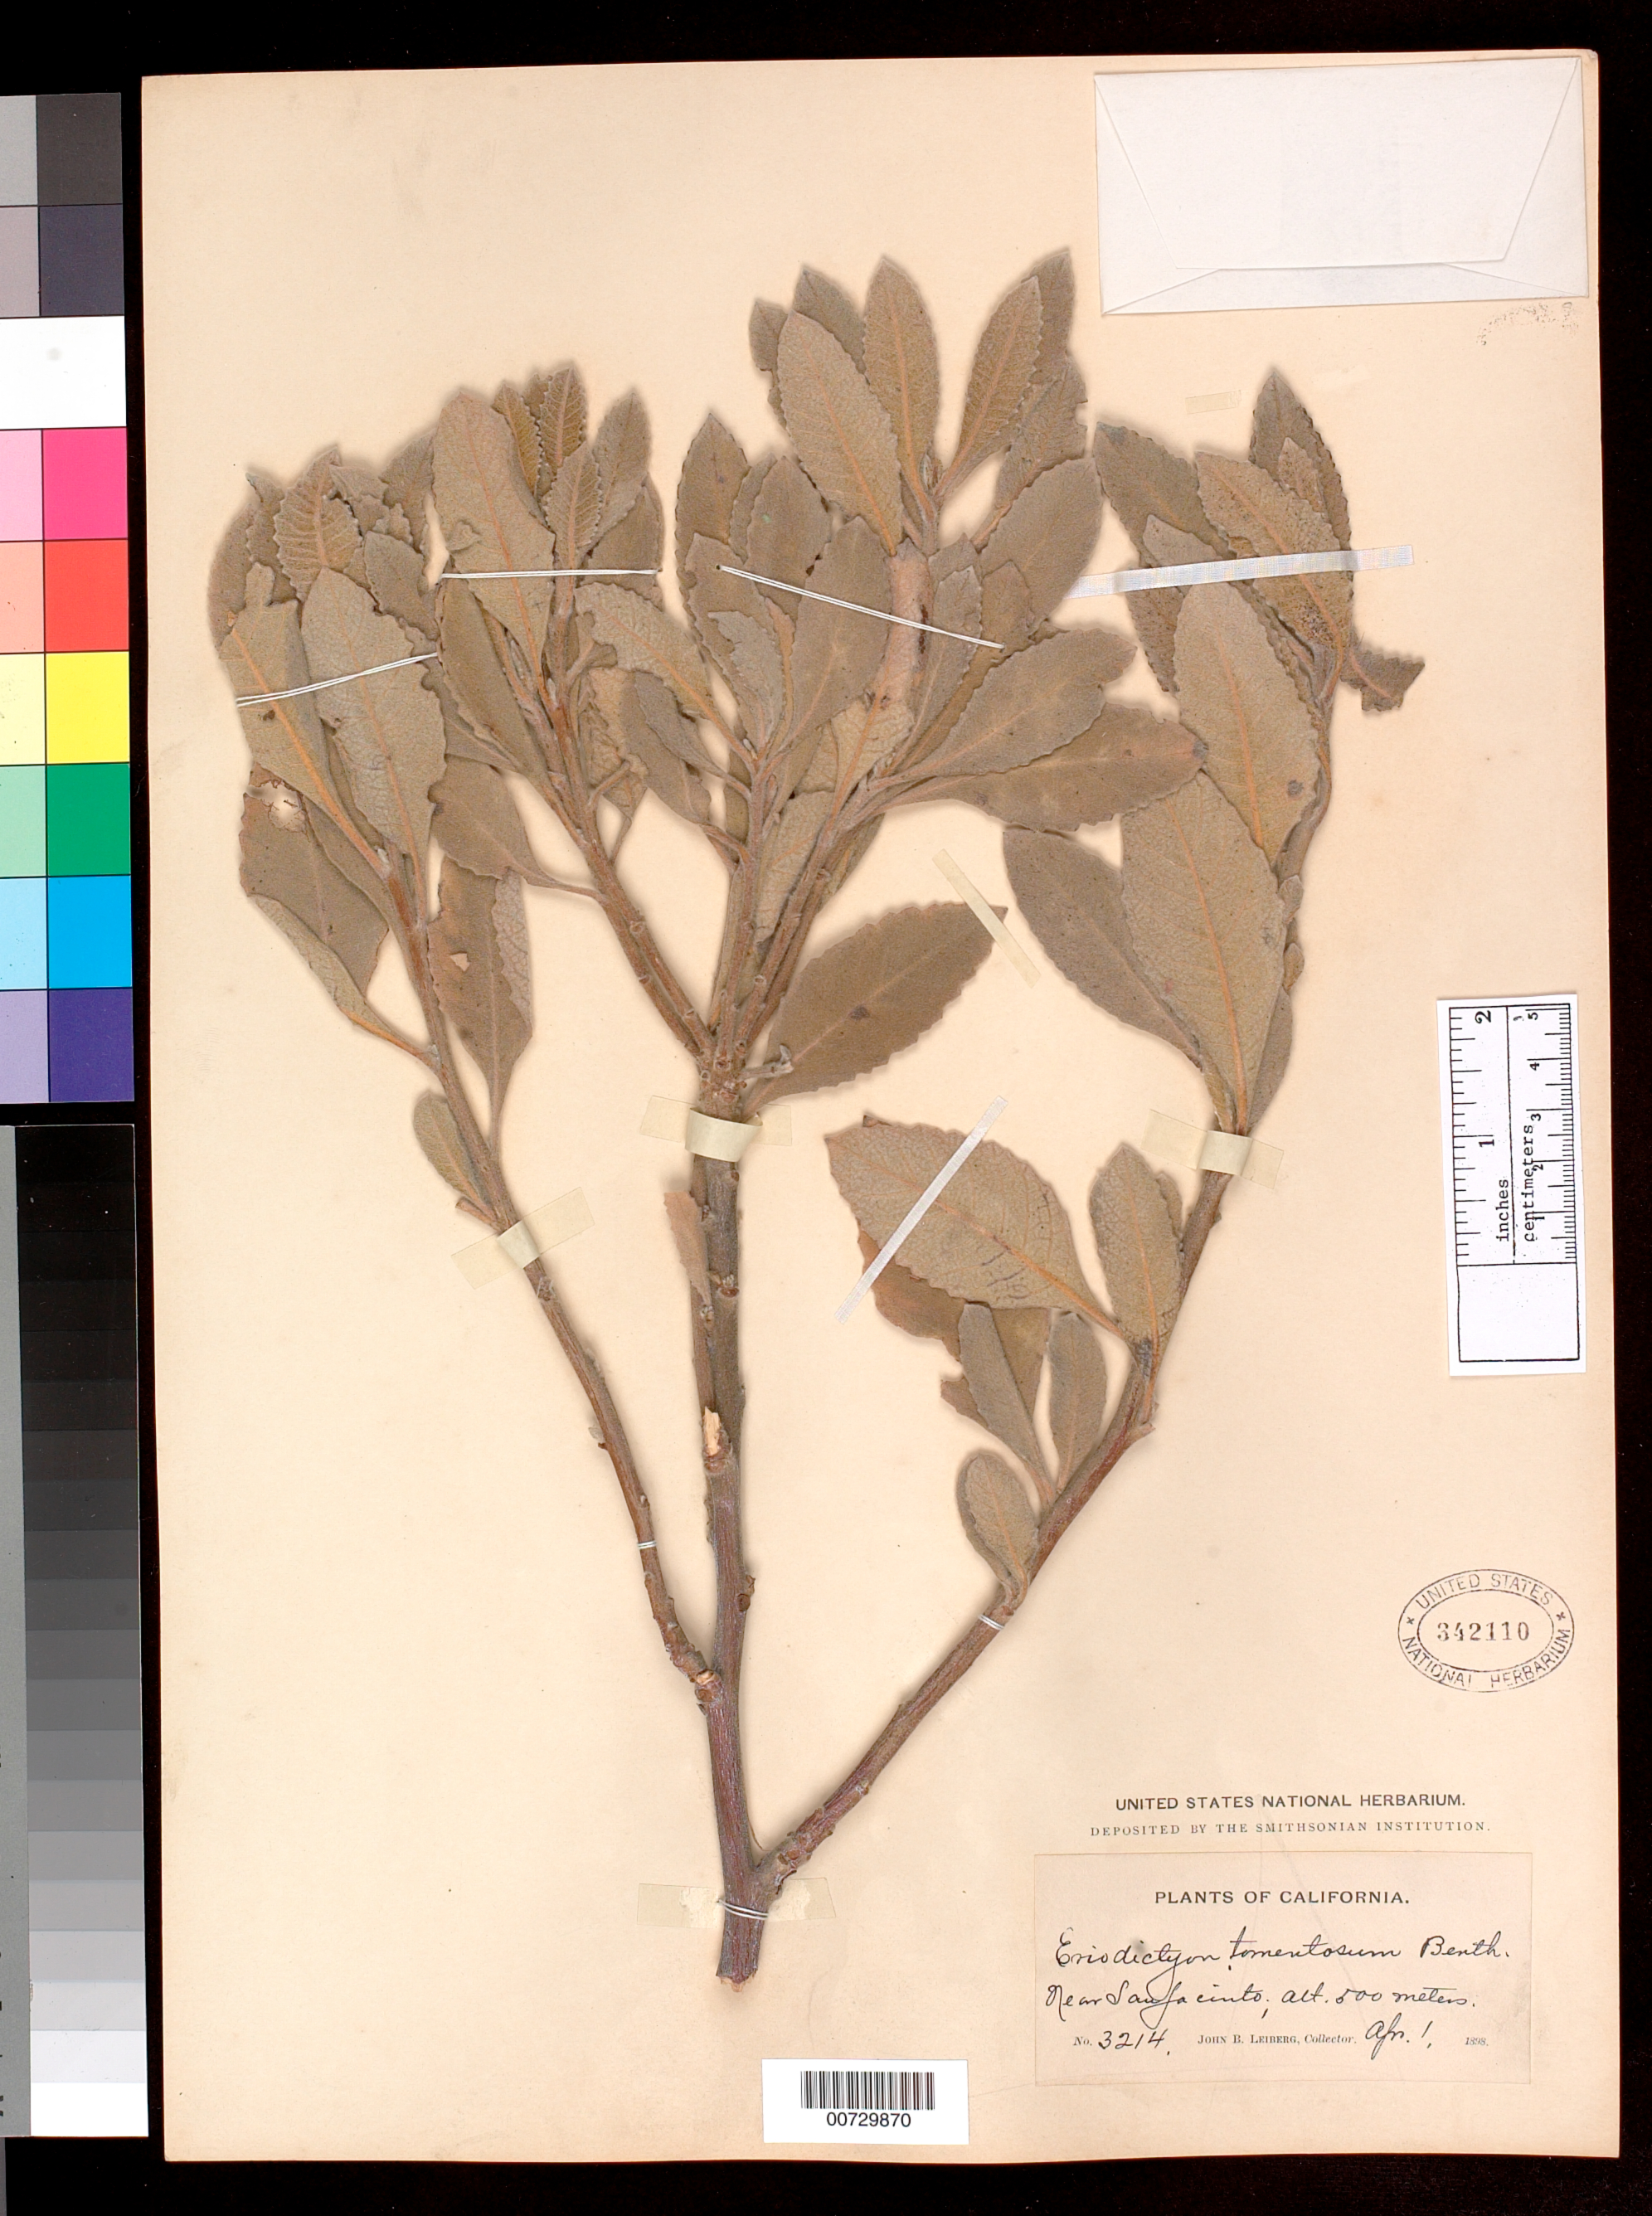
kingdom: Plantae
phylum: Tracheophyta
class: Magnoliopsida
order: Boraginales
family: Namaceae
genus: Eriodictyon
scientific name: Eriodictyon crassifolium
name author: Benth.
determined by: Rogers, Z. S.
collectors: J. Leiberg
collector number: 3214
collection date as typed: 1 Apr 1898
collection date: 1898-04-01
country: United States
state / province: California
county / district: Riverside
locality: San Jacinto Reserve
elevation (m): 500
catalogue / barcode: US 342110